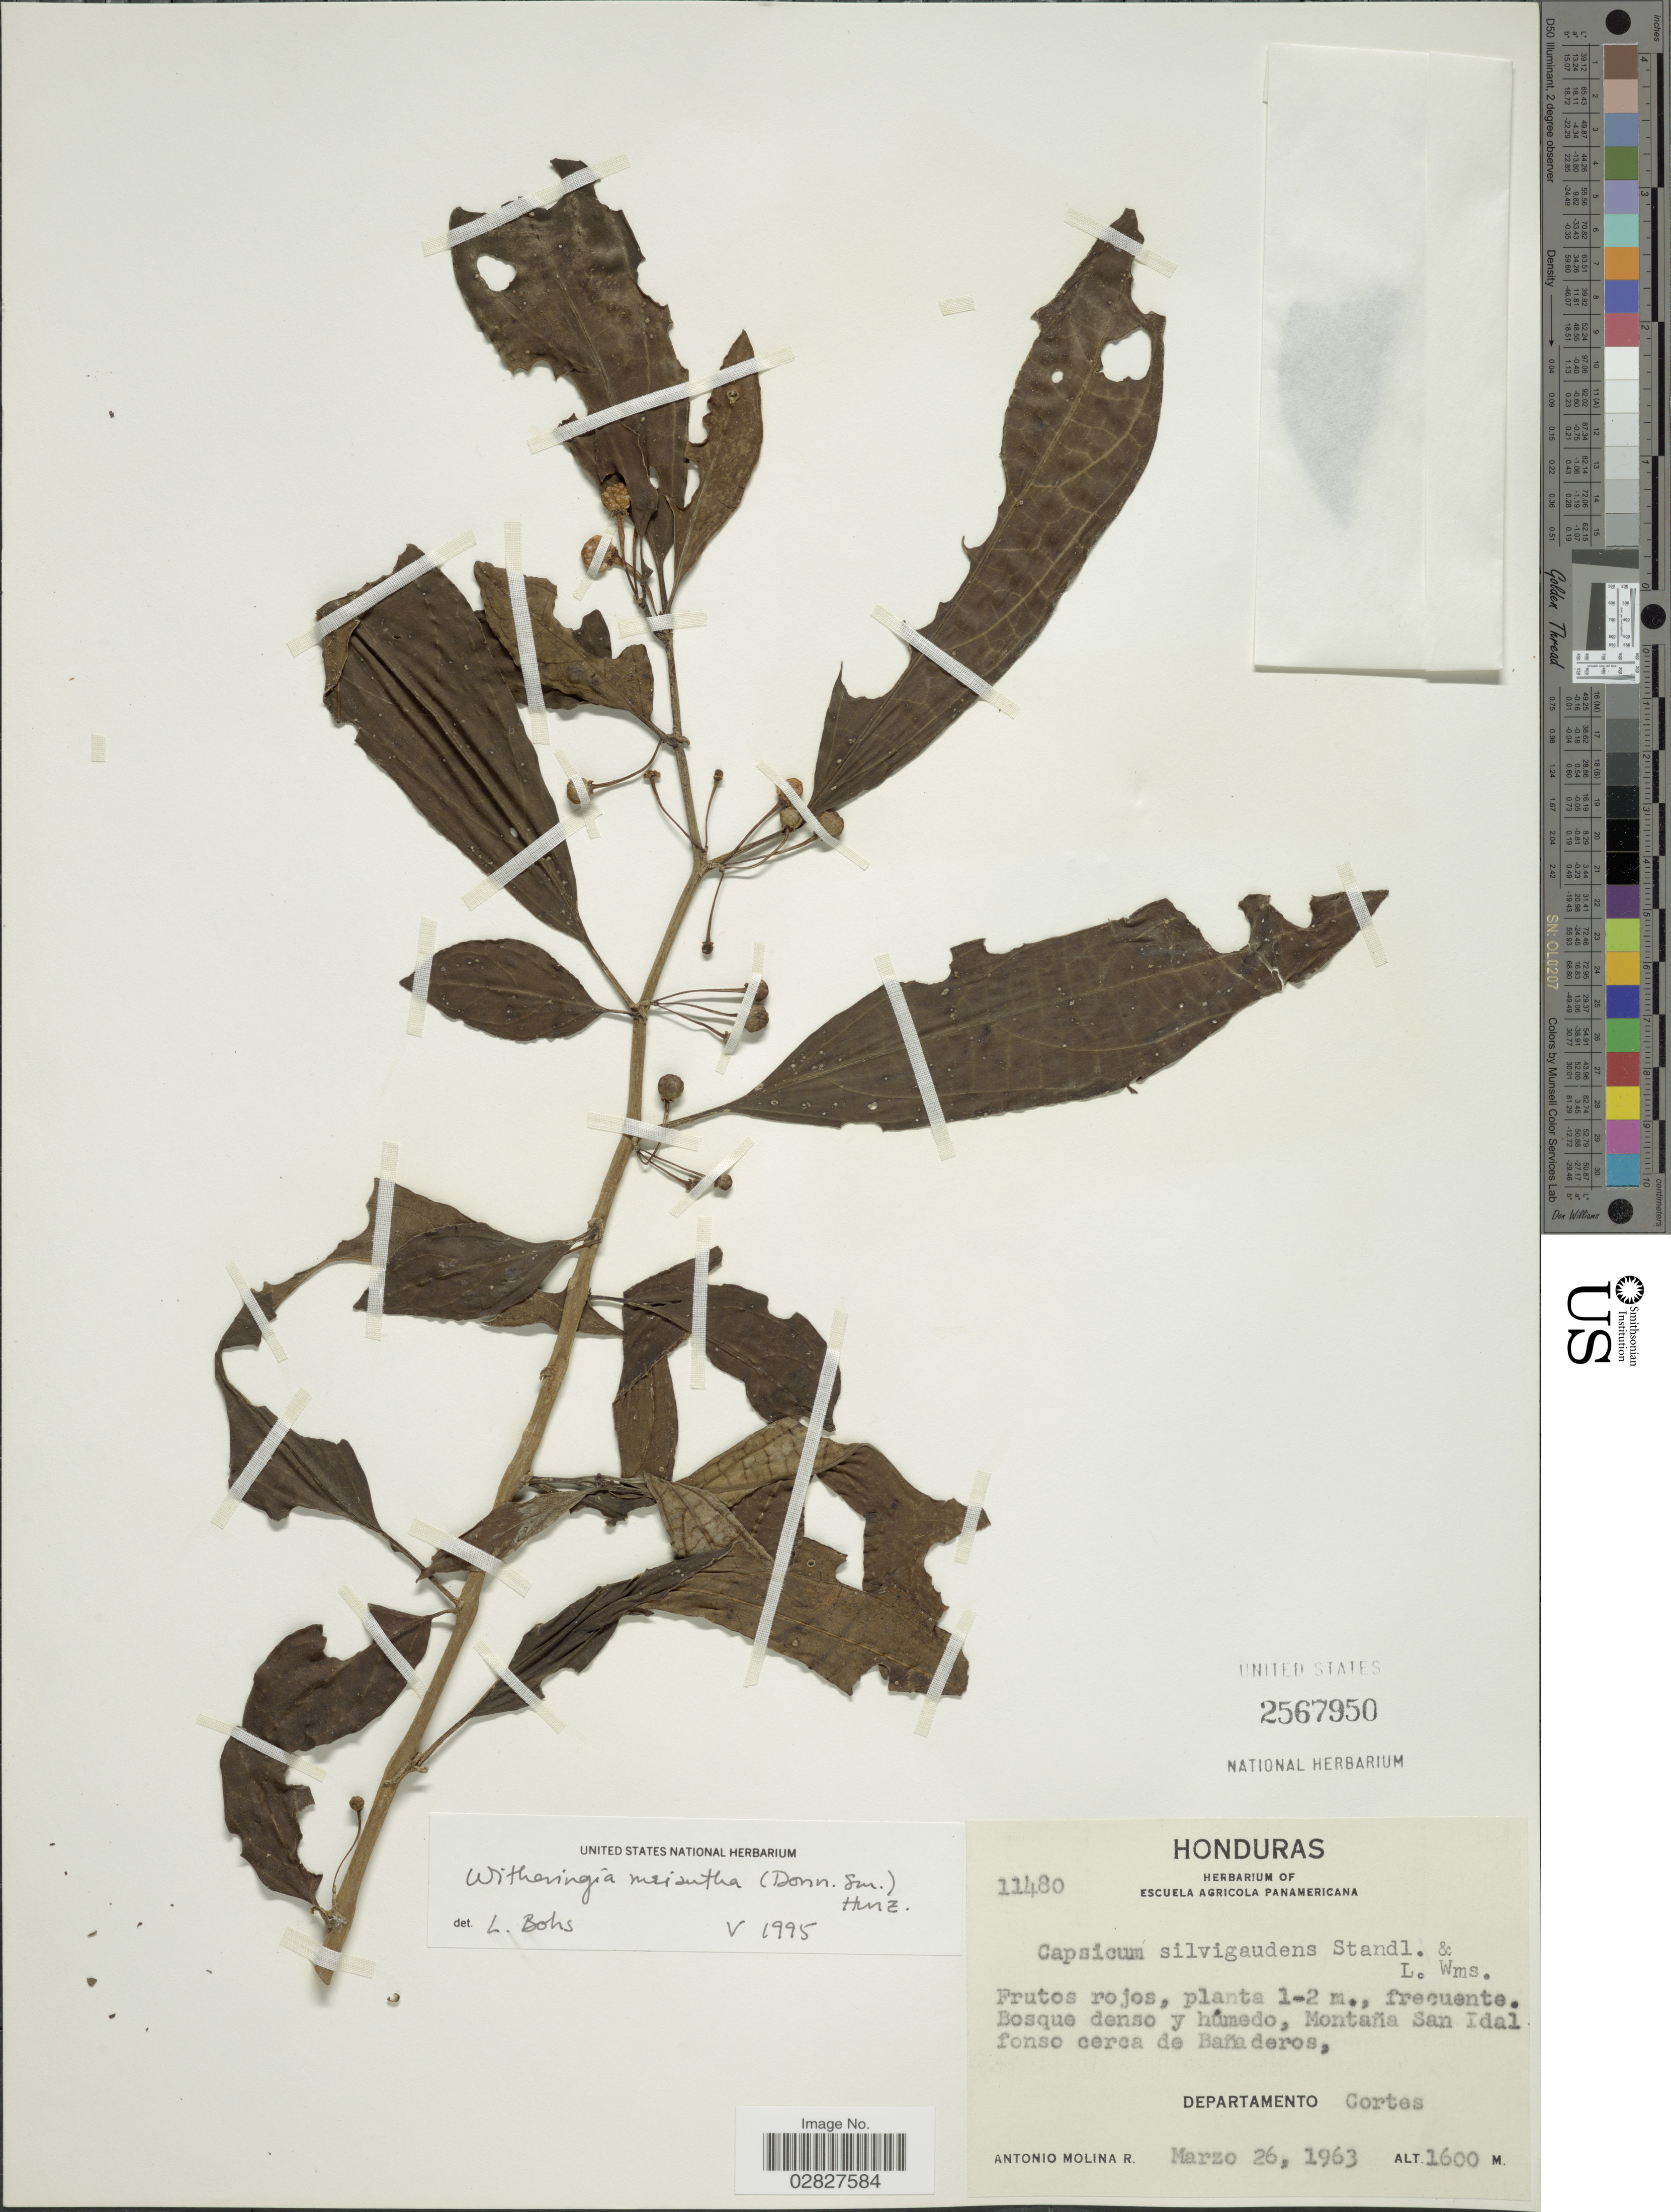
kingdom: Plantae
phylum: Tracheophyta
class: Magnoliopsida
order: Solanales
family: Solanaceae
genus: Witheringia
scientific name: Witheringia meiantha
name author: (Donn. Sm.) Hunz.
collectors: A. Molina R.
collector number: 11480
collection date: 1963-03-26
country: Honduras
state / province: Cortés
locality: Bosque denso y húmedo, Montaña San Idalfonso cerca de Bañaderos, Departamento Cortes.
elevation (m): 1600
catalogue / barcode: US 2567950